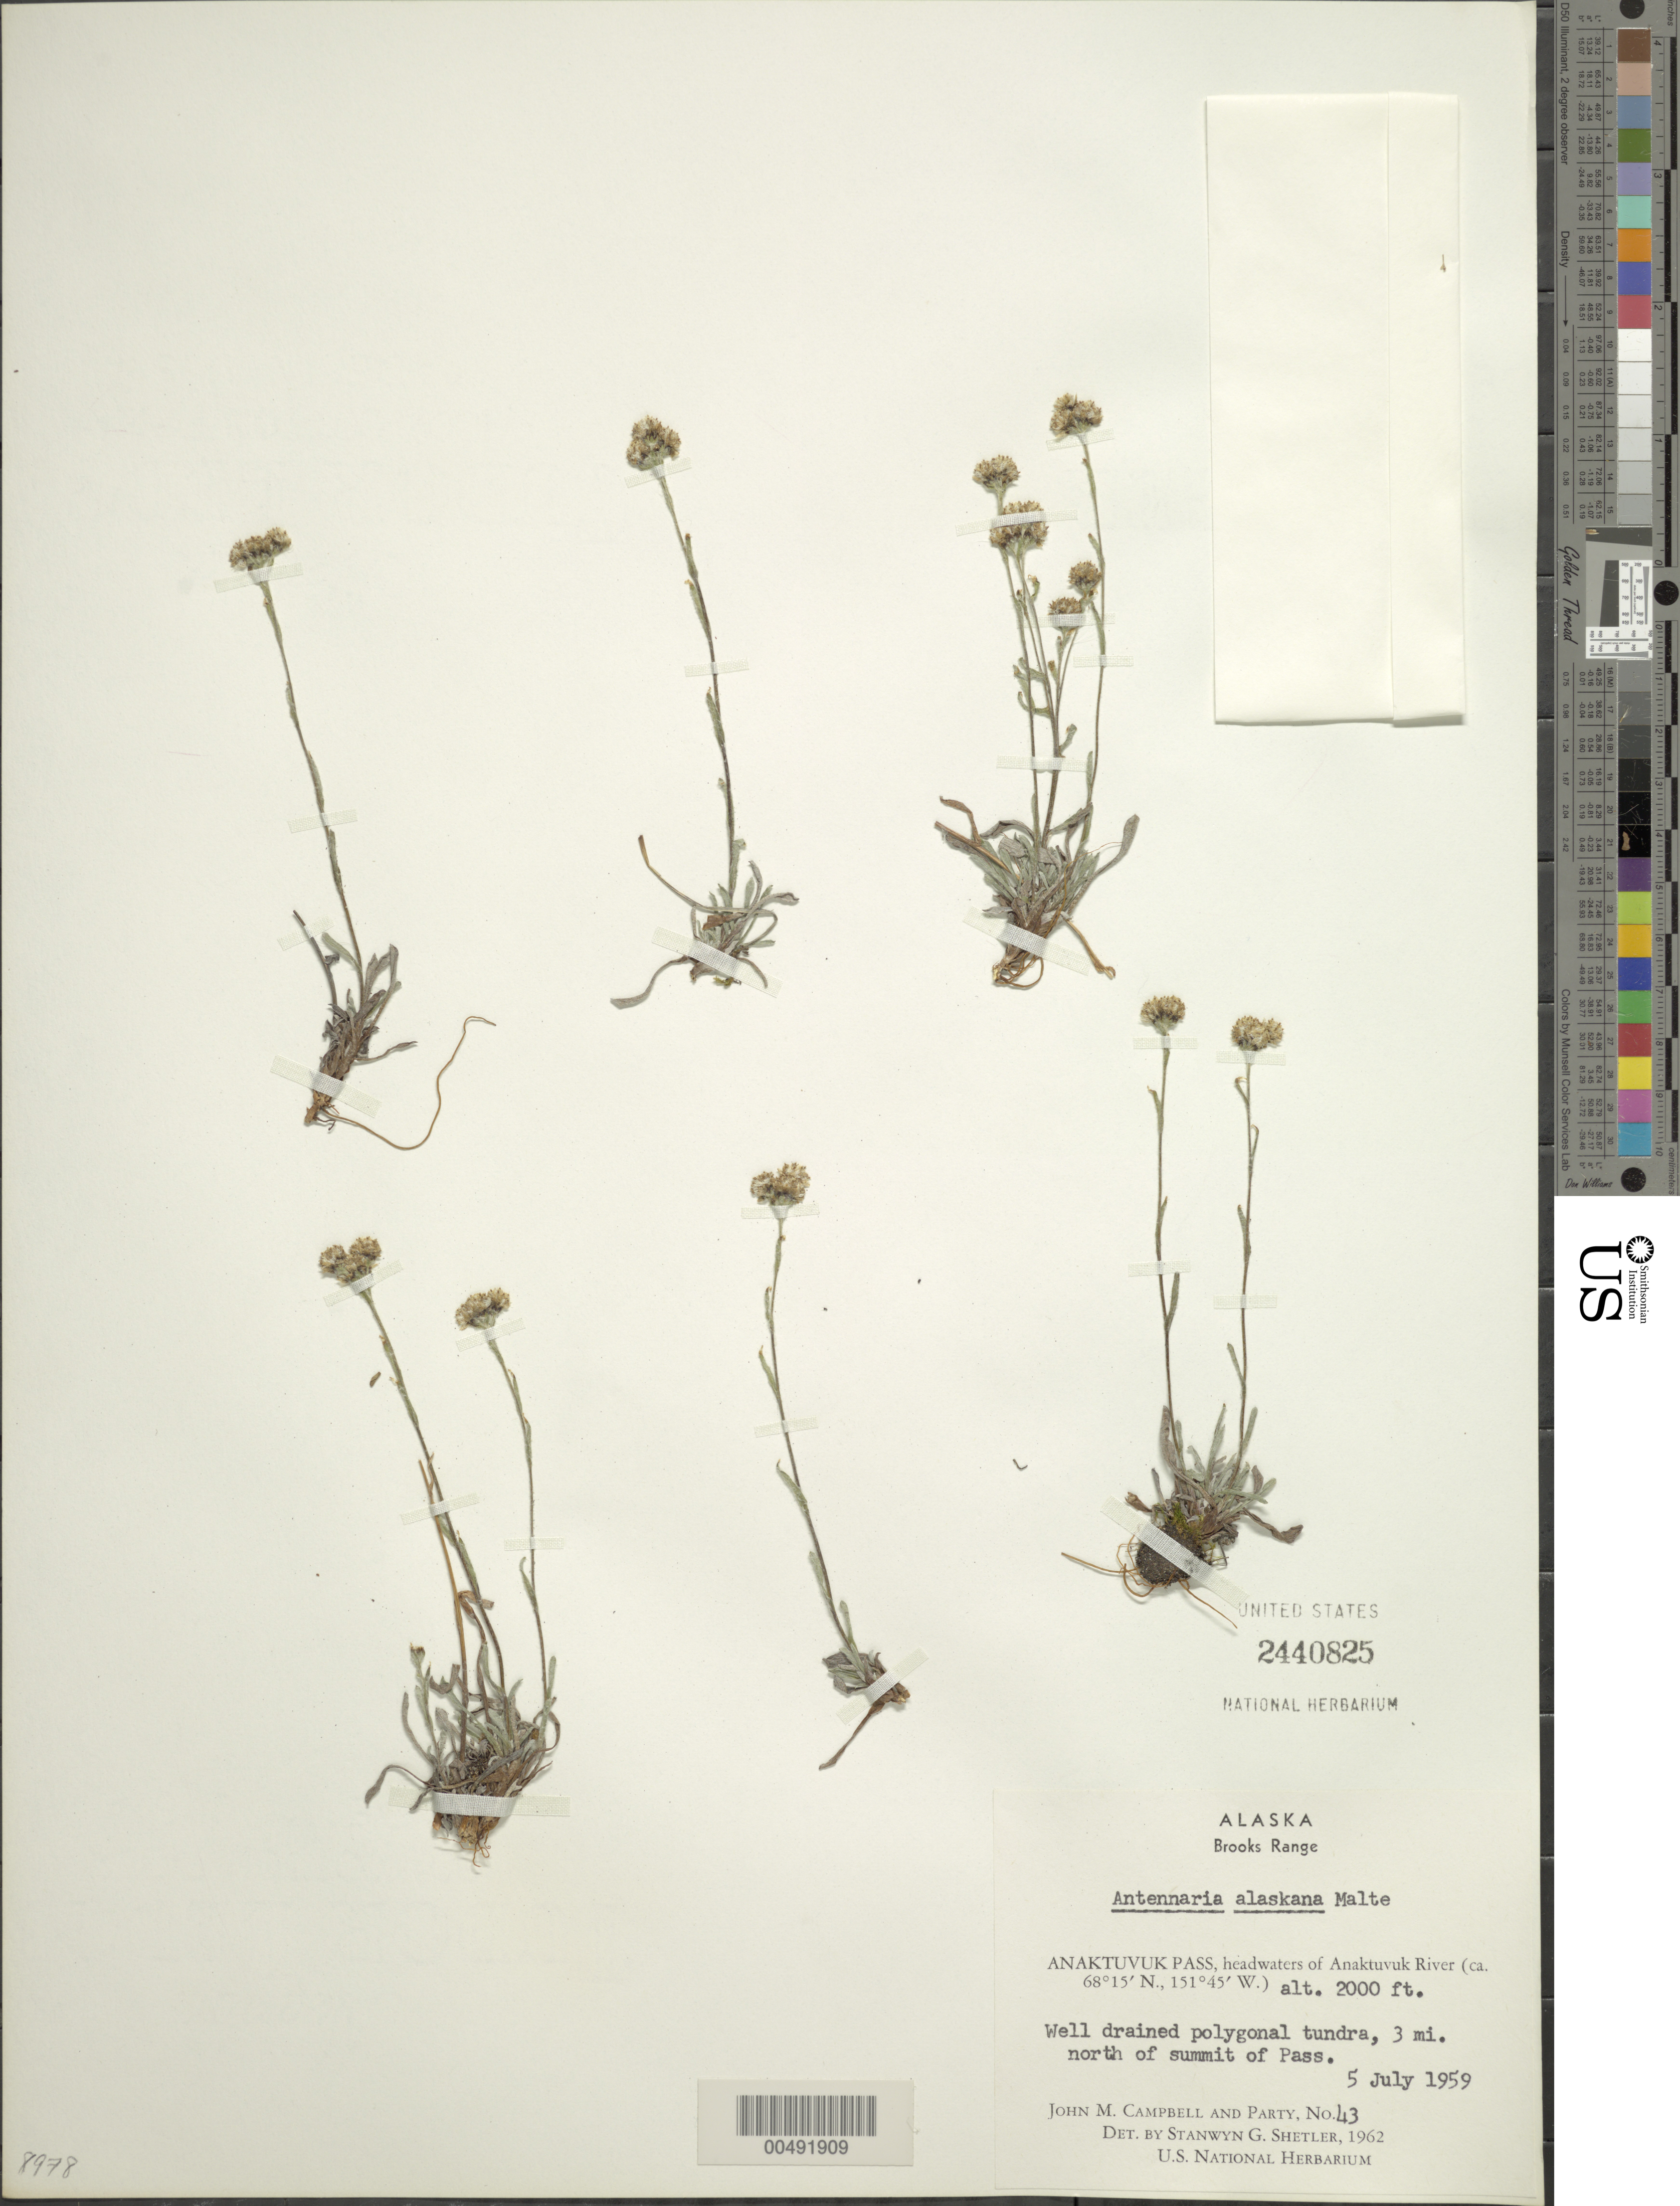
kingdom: Plantae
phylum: Tracheophyta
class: Magnoliopsida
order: Asterales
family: Asteraceae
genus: Antennaria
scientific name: Antennaria alaskana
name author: Malte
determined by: Shetler, Stanwyn G., (US), NMNH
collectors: J. M. Campbell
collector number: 43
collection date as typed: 05 Jul 1959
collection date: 1959-07-05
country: United States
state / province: Alaska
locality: Brooks Range, 3 mi. N of summit of Anaktuvuk Pass, headwaters of Anaktuvuk River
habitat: well drained polygonal tundra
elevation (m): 610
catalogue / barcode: US 2440825